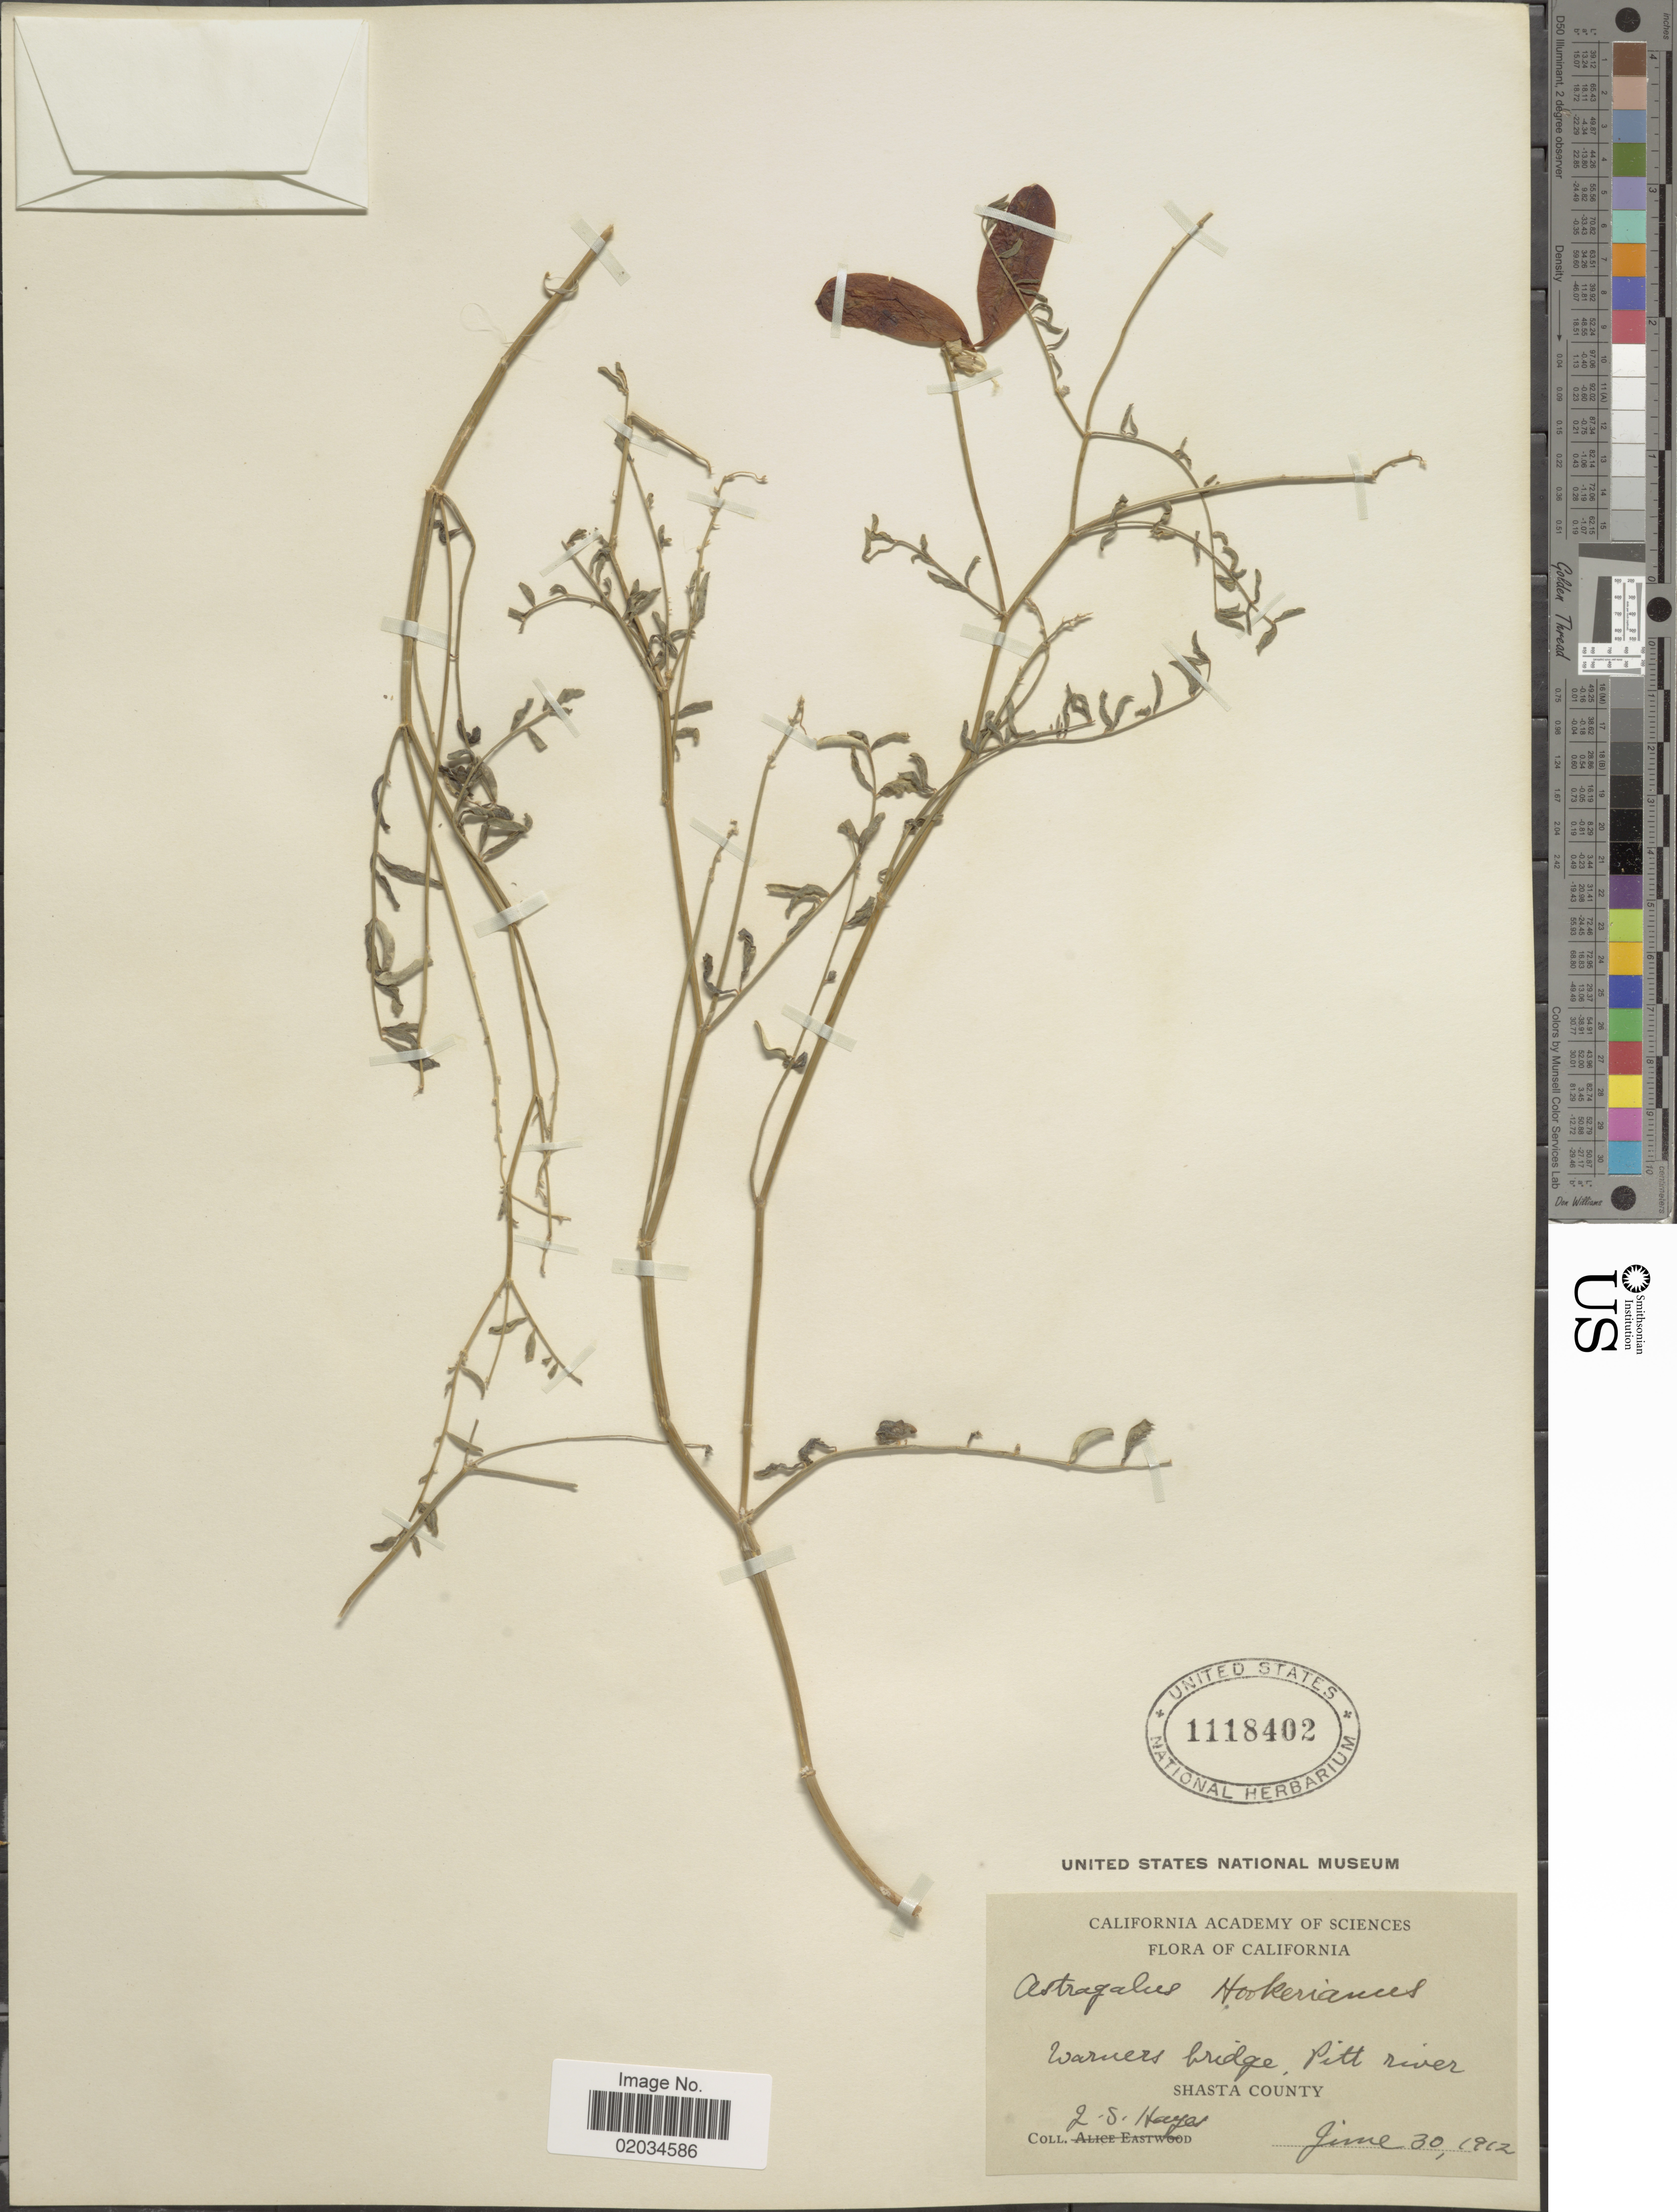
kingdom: Plantae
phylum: Tracheophyta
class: Magnoliopsida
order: Fabales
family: Fabaceae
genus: Astragalus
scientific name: Astragalus siskiyouensis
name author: (Rydb.) J.W. Thomps.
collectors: L. Hayes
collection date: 1912-06-30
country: United States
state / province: California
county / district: Shasta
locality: Warners bridge, Pitt river, Shasta County.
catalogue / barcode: US 1118402